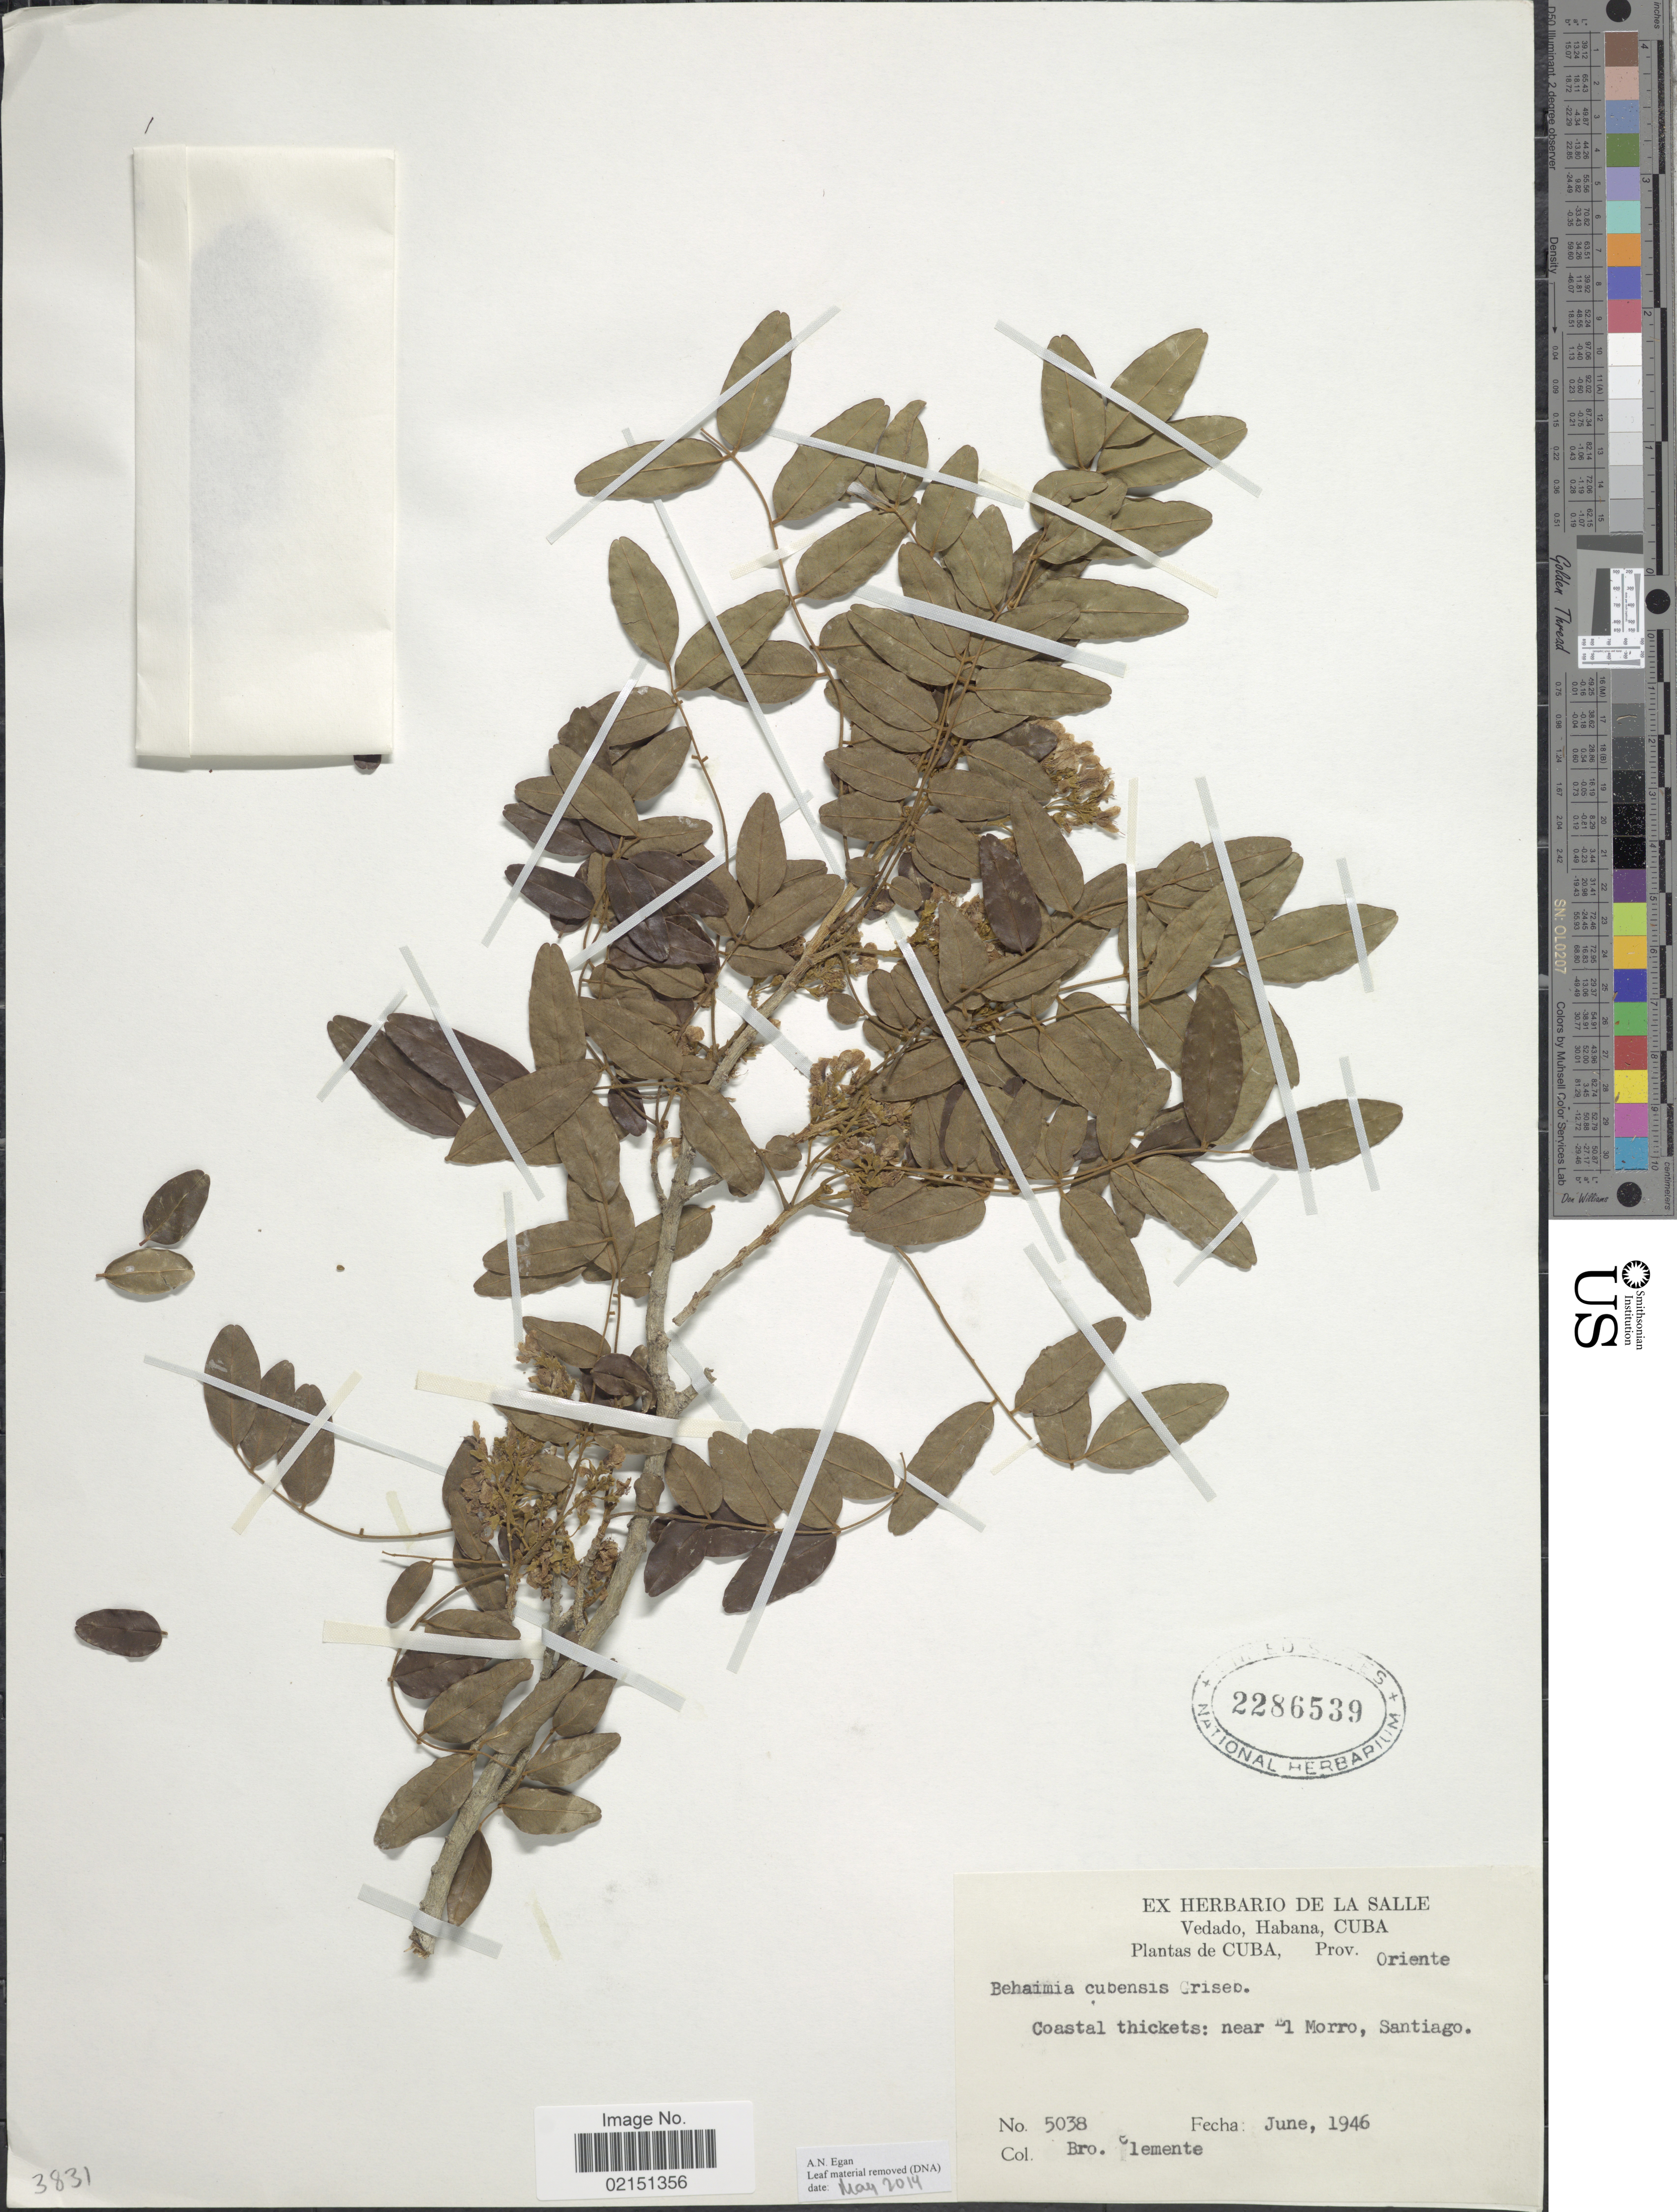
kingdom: Plantae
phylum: Tracheophyta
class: Magnoliopsida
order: Fabales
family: Fabaceae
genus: Behaimia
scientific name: Behaimia cubensis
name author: Griseb.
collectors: Bro. Clemente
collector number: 5038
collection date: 1946-06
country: Cuba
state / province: Oriente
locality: Prov. Oriente, Coastal Thickets: near El Morro, Santiago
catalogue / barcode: US 2286539